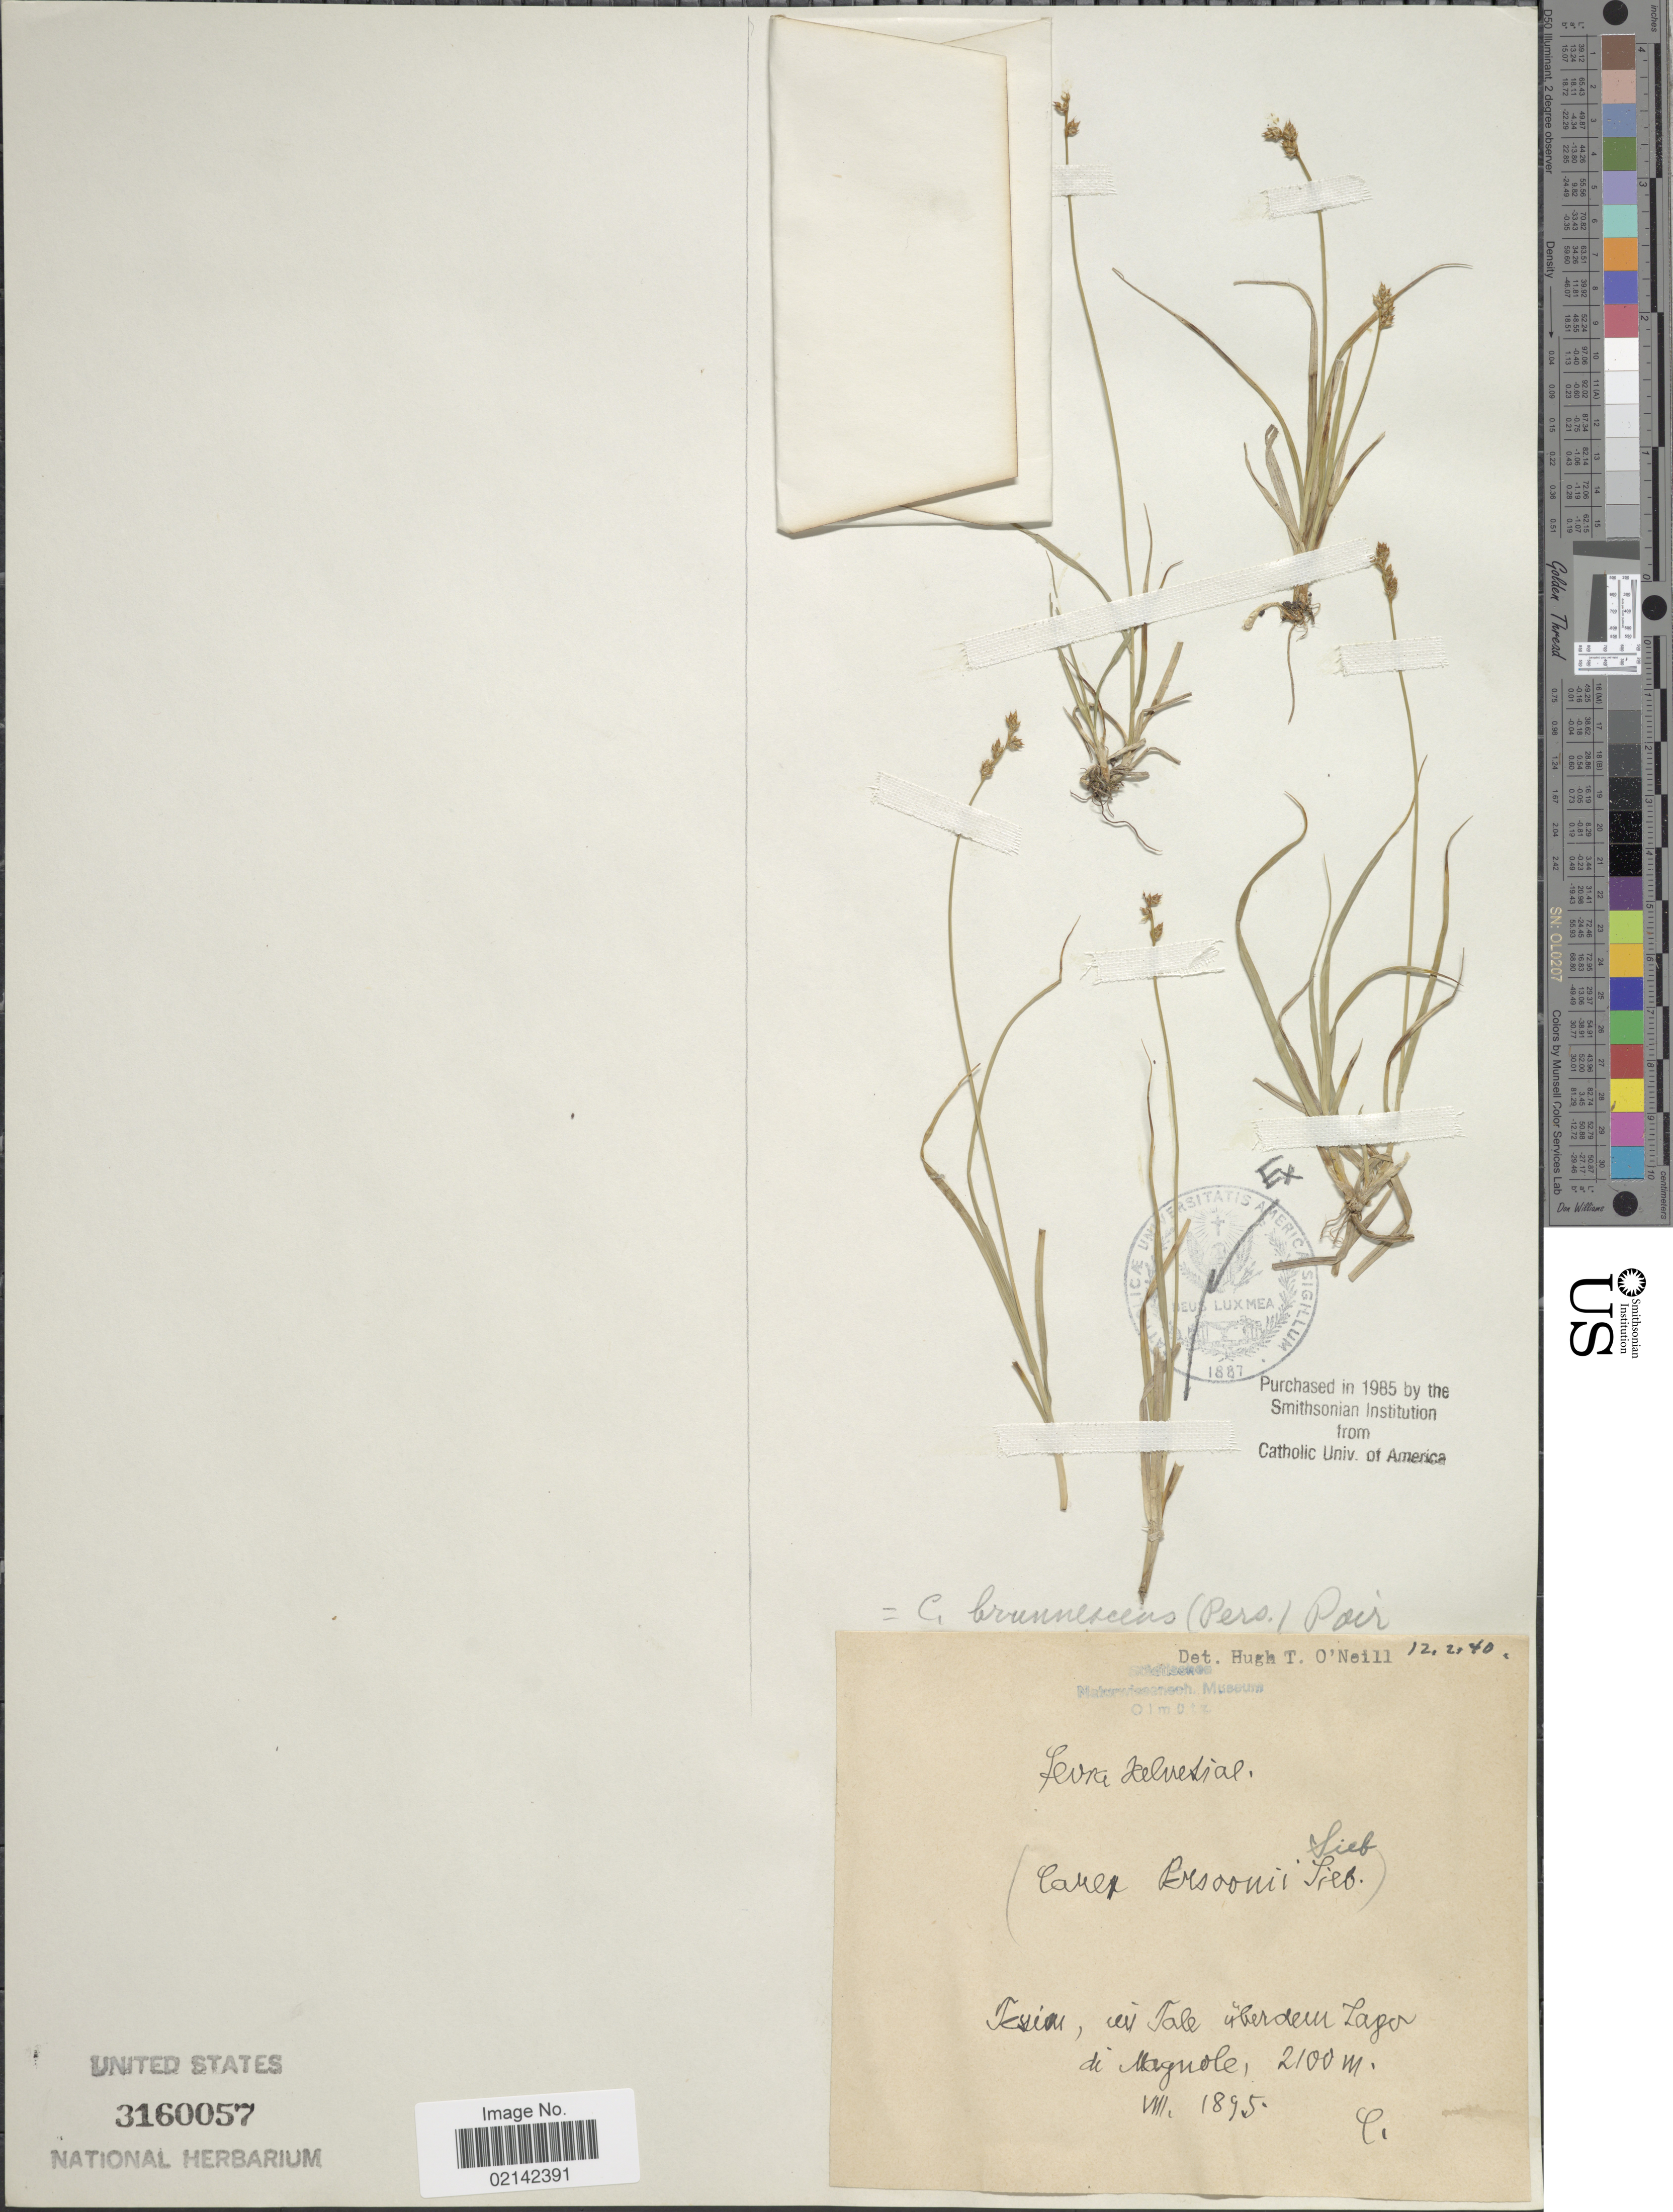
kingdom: Plantae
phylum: Tracheophyta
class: Liliopsida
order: Poales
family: Cyperaceae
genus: Carex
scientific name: Carex brunnescens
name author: (Pers.) Poir.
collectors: C.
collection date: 1895-08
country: Switzerland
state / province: Ticino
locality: Tessin, im Tale über dem Lago di Maggiore. Helvetiae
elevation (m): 2100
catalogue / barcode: US 3160057